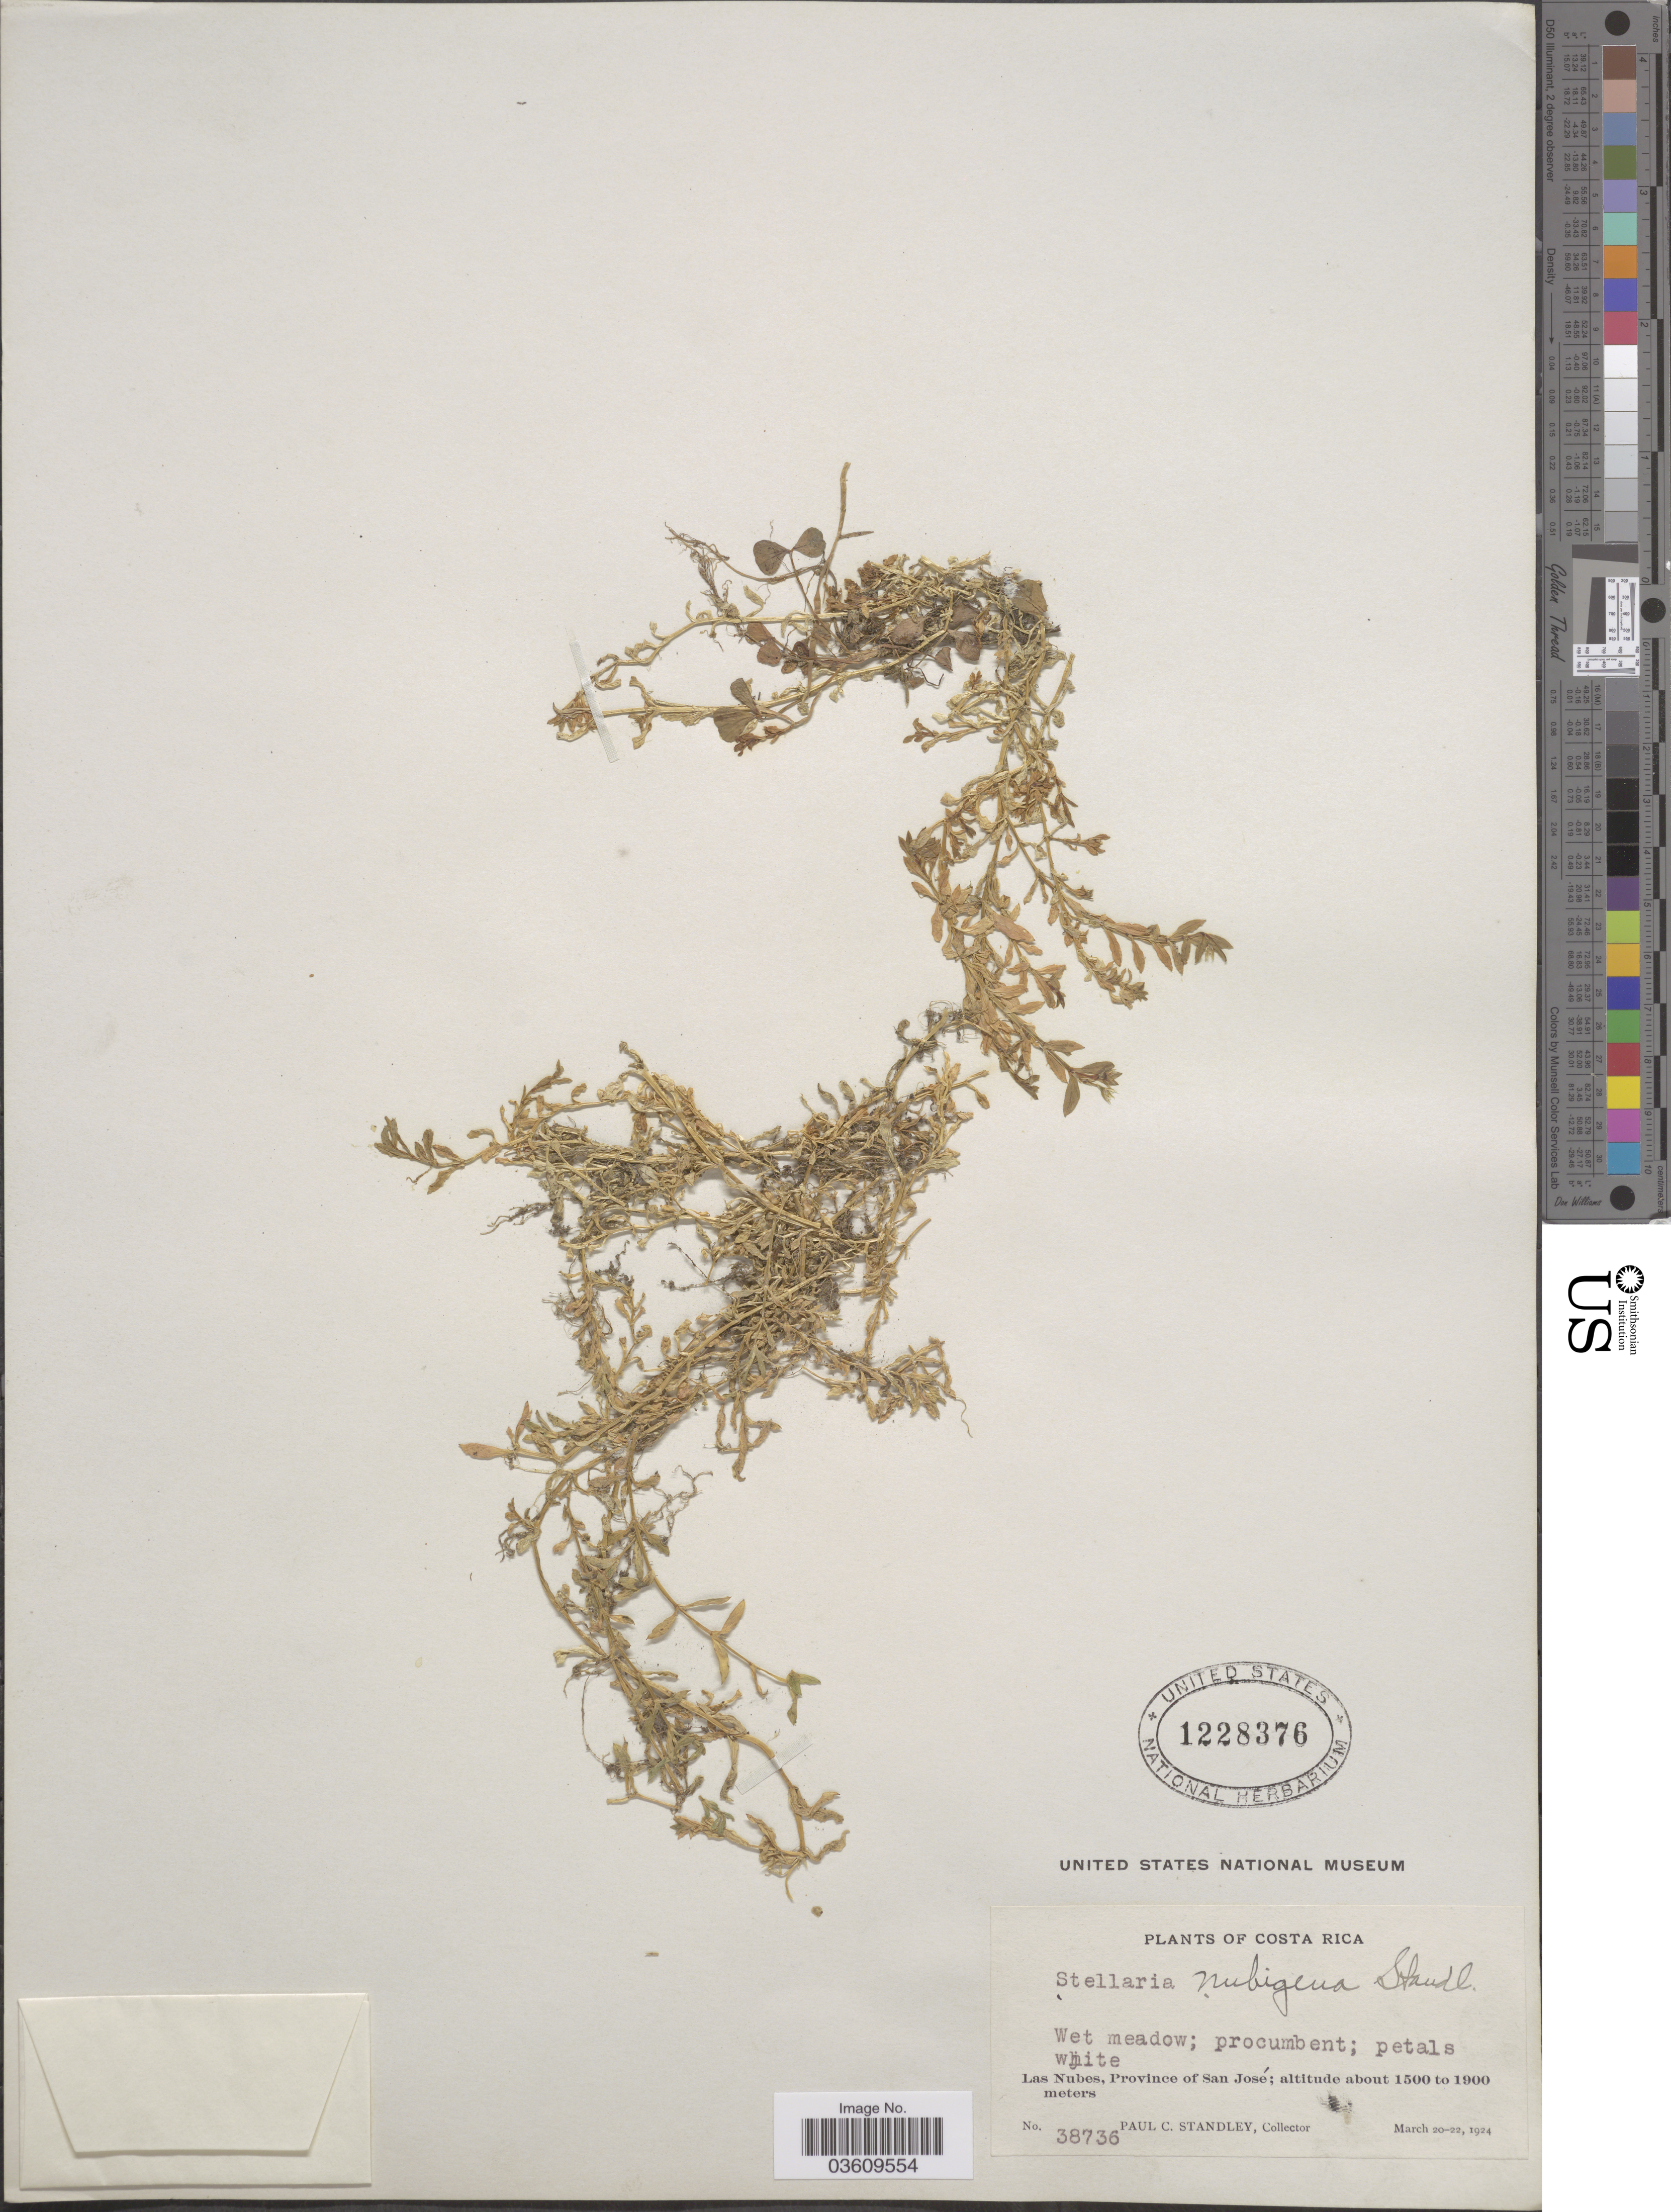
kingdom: Plantae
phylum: Tracheophyta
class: Magnoliopsida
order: Caryophyllales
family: Caryophyllaceae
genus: Stellaria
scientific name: Stellaria nubigena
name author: Standl.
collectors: P. C. Standley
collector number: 38736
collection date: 1924-03-20/1924-03-22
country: Costa Rica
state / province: San José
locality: Las Nubes.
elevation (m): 1500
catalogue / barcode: US 1228376